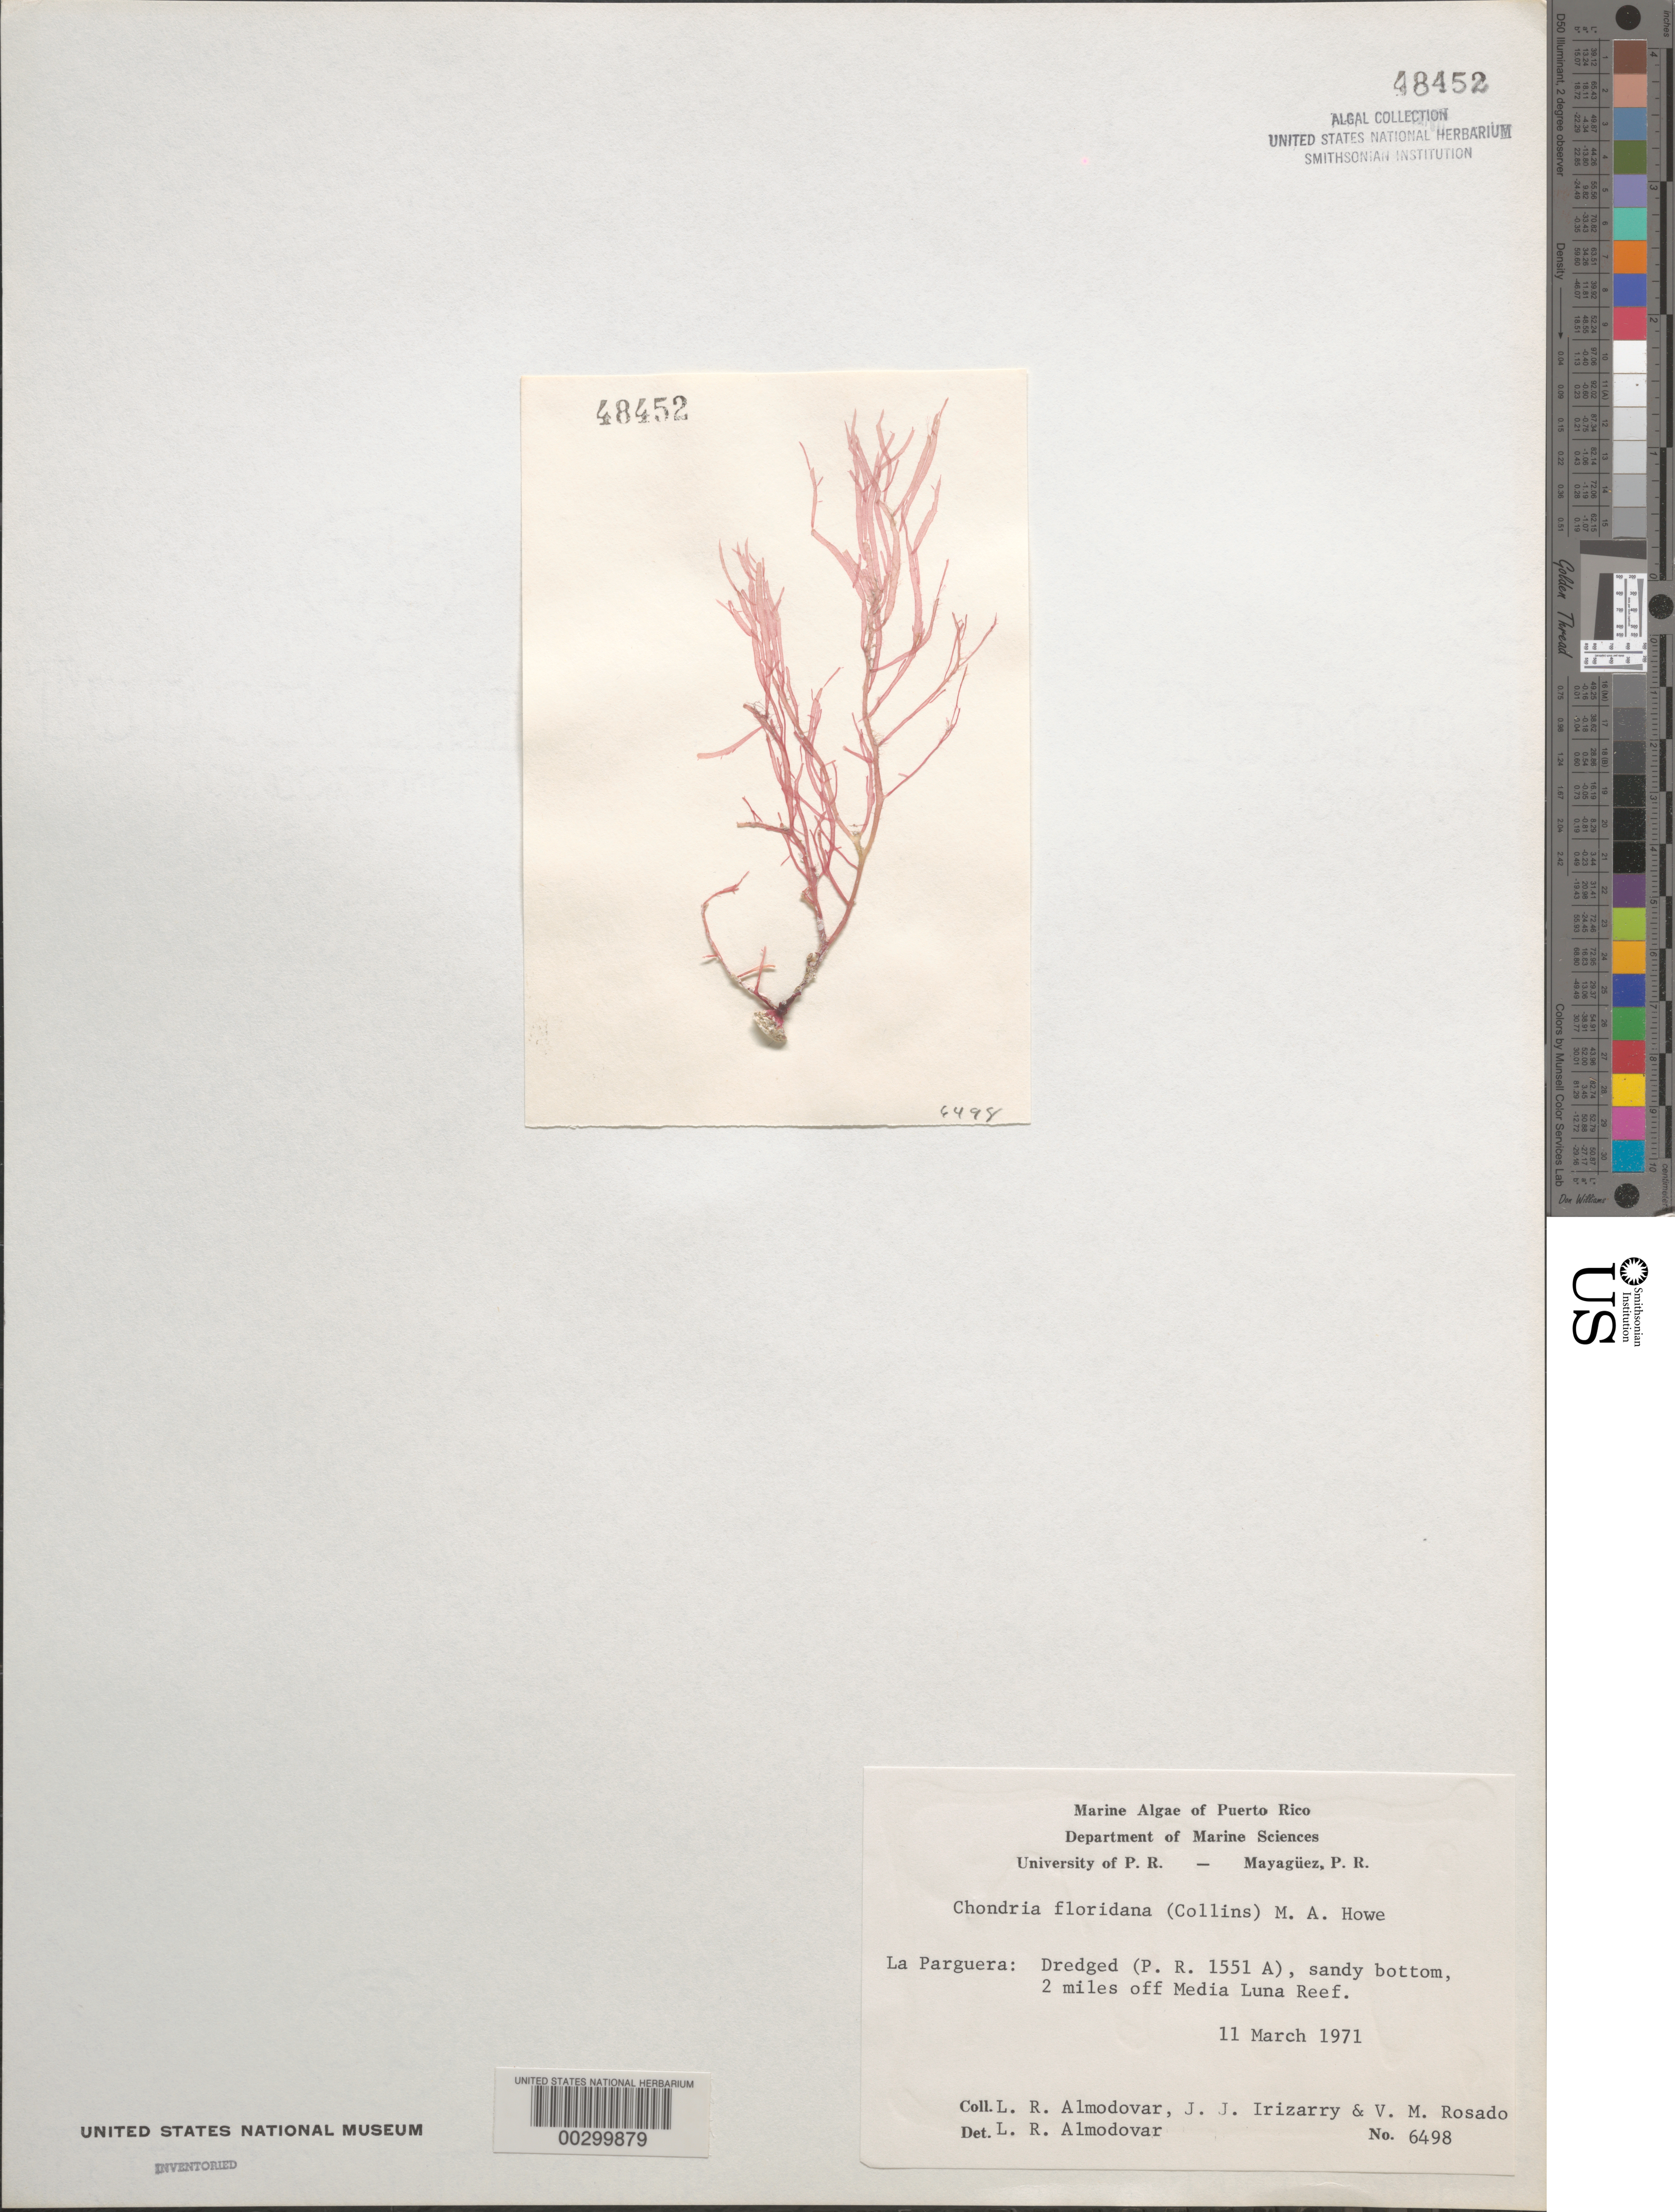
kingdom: Plantae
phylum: Rhodophyta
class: Florideophyceae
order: Ceramiales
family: Rhodomelaceae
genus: Chondria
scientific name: Chondria floridana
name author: (Collins) M. Howe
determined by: Almodovar, L. R.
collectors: L. Almodovar, J. Irizarry & V. Rosado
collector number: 6498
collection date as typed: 11 Mar 1971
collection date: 1971-03-11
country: Puerto Rico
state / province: Lajas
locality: La Parguera, 2 miles off Media Luna Reef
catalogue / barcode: US 48452